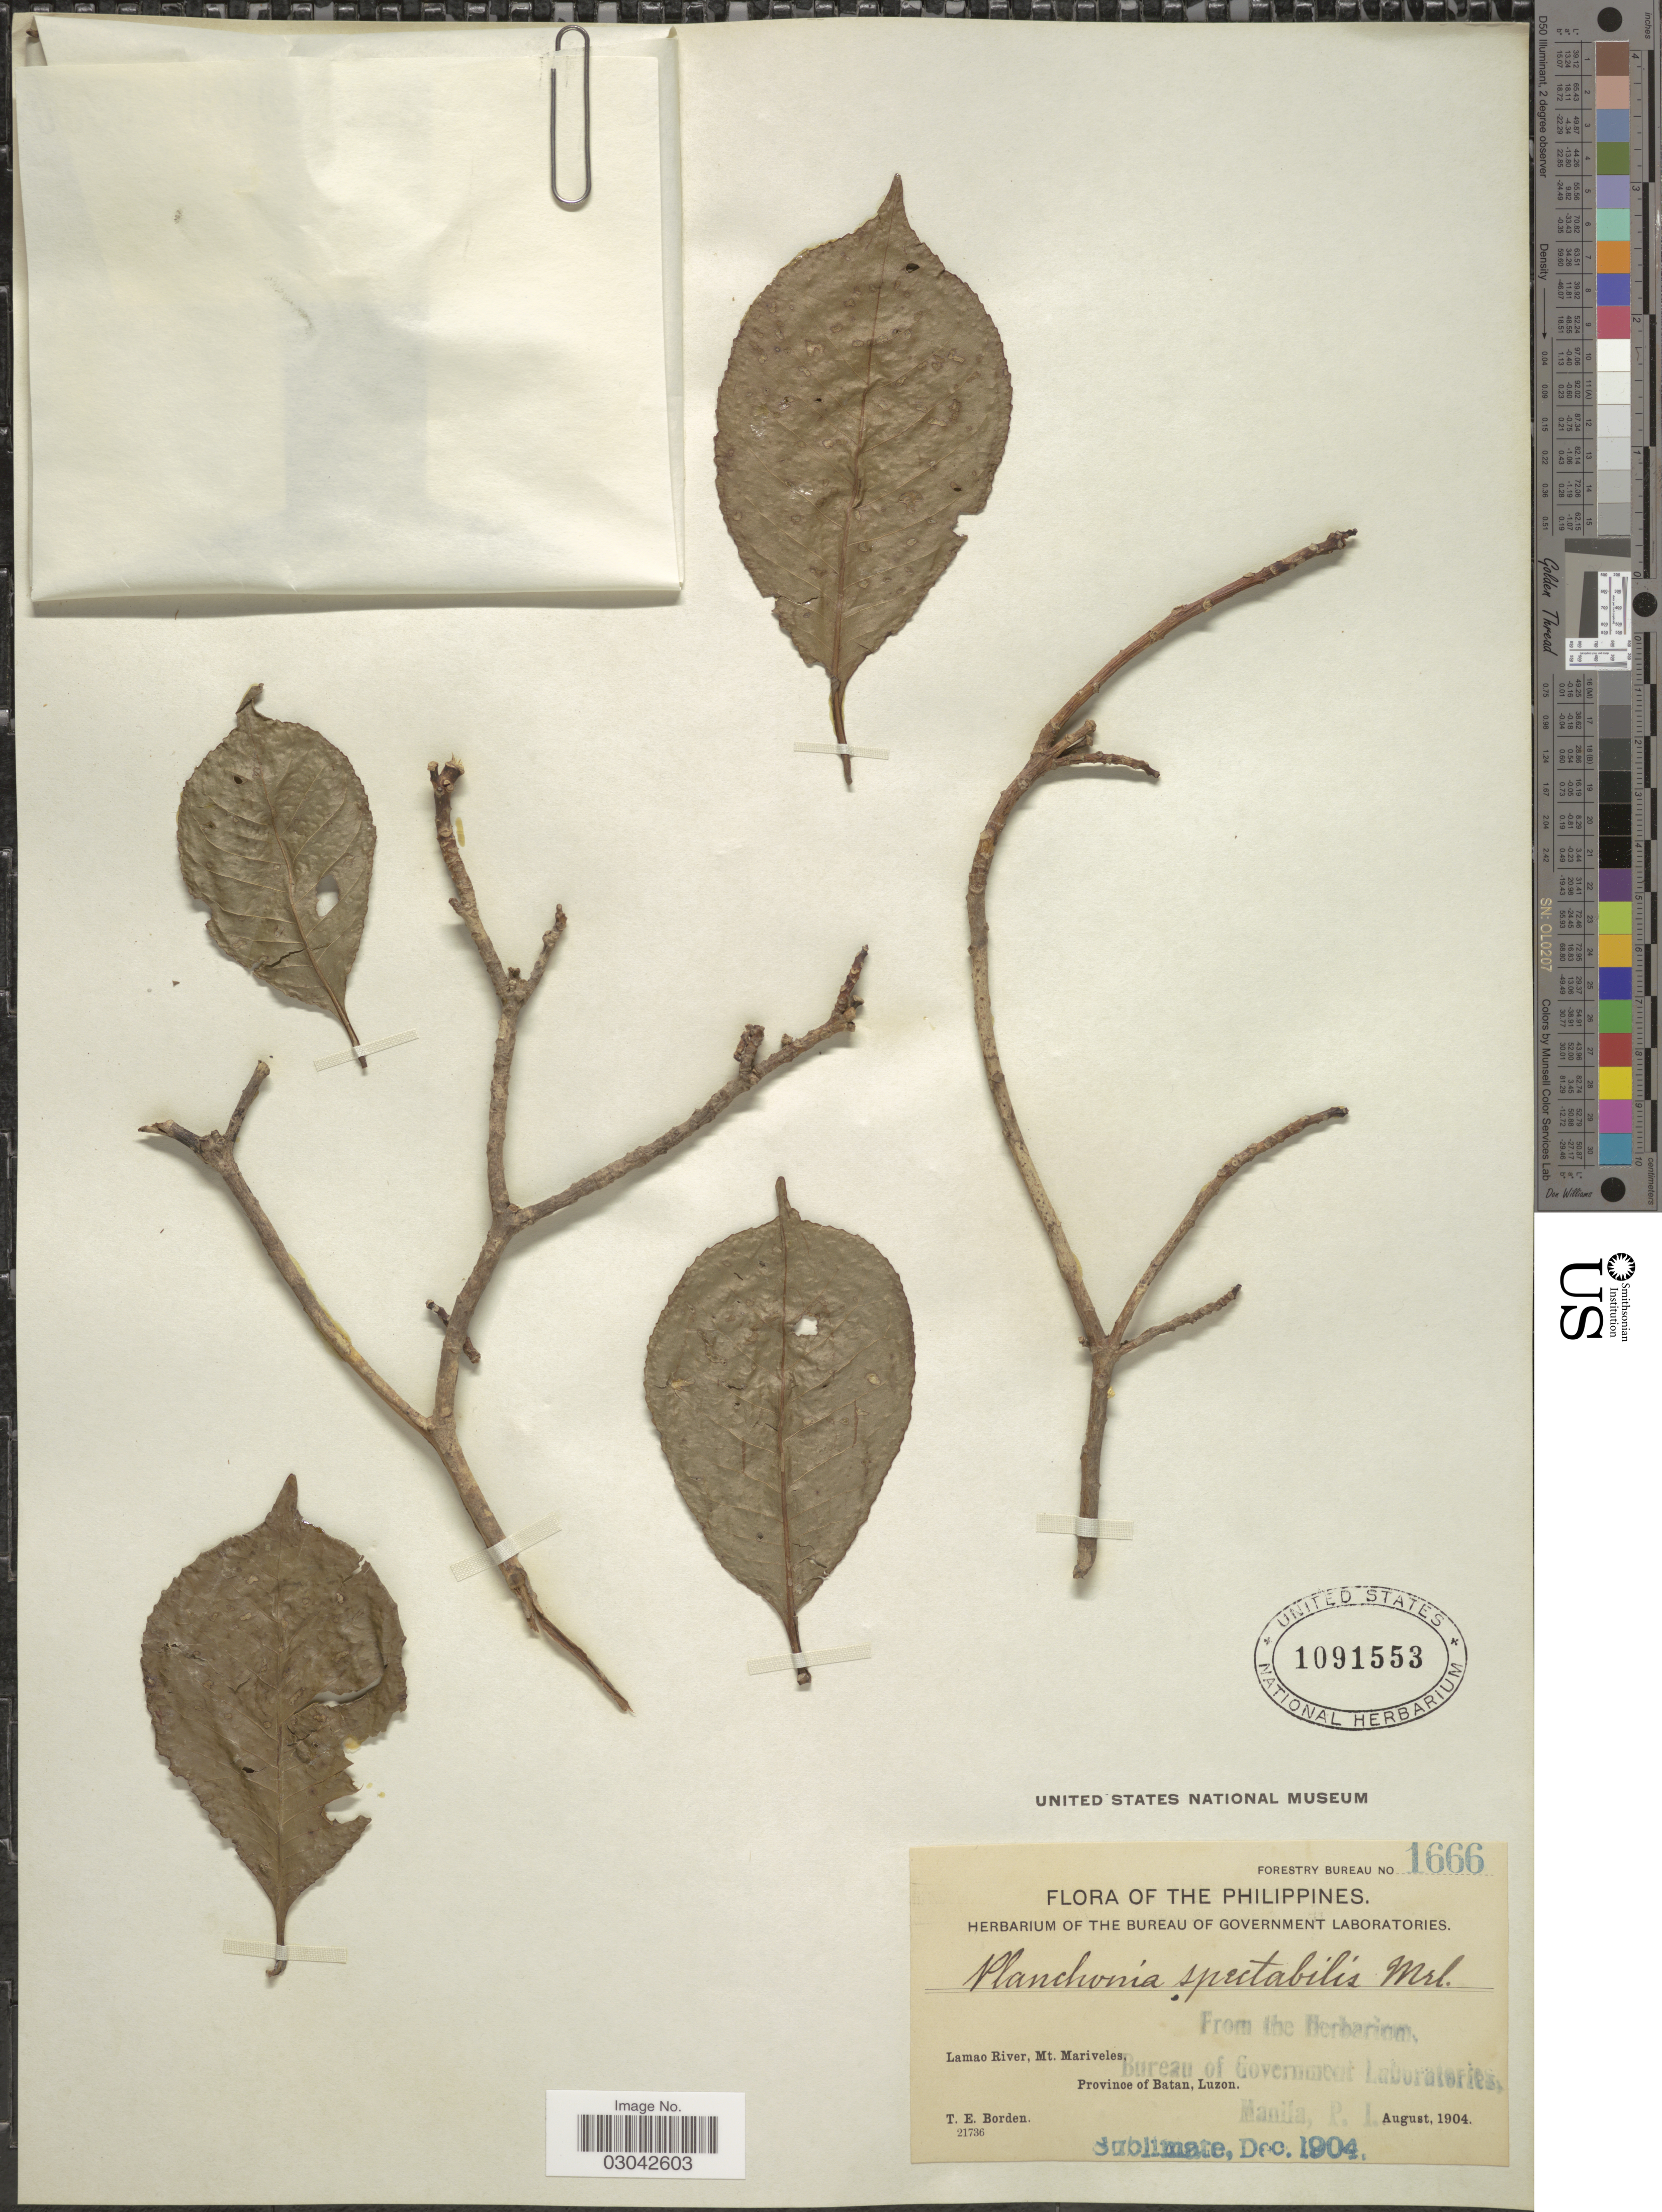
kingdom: Plantae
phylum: Tracheophyta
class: Magnoliopsida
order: Ericales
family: Lecythidaceae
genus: Planchonia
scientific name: Planchonia spectabilis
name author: Merr.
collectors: T. E. Borden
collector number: Forestry Bureau 1666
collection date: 1904-08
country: Philippines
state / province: Cagayan Valley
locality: Lamao River, Mt. Mariveles. Province of Batan, Luzon.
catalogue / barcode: US 1091553